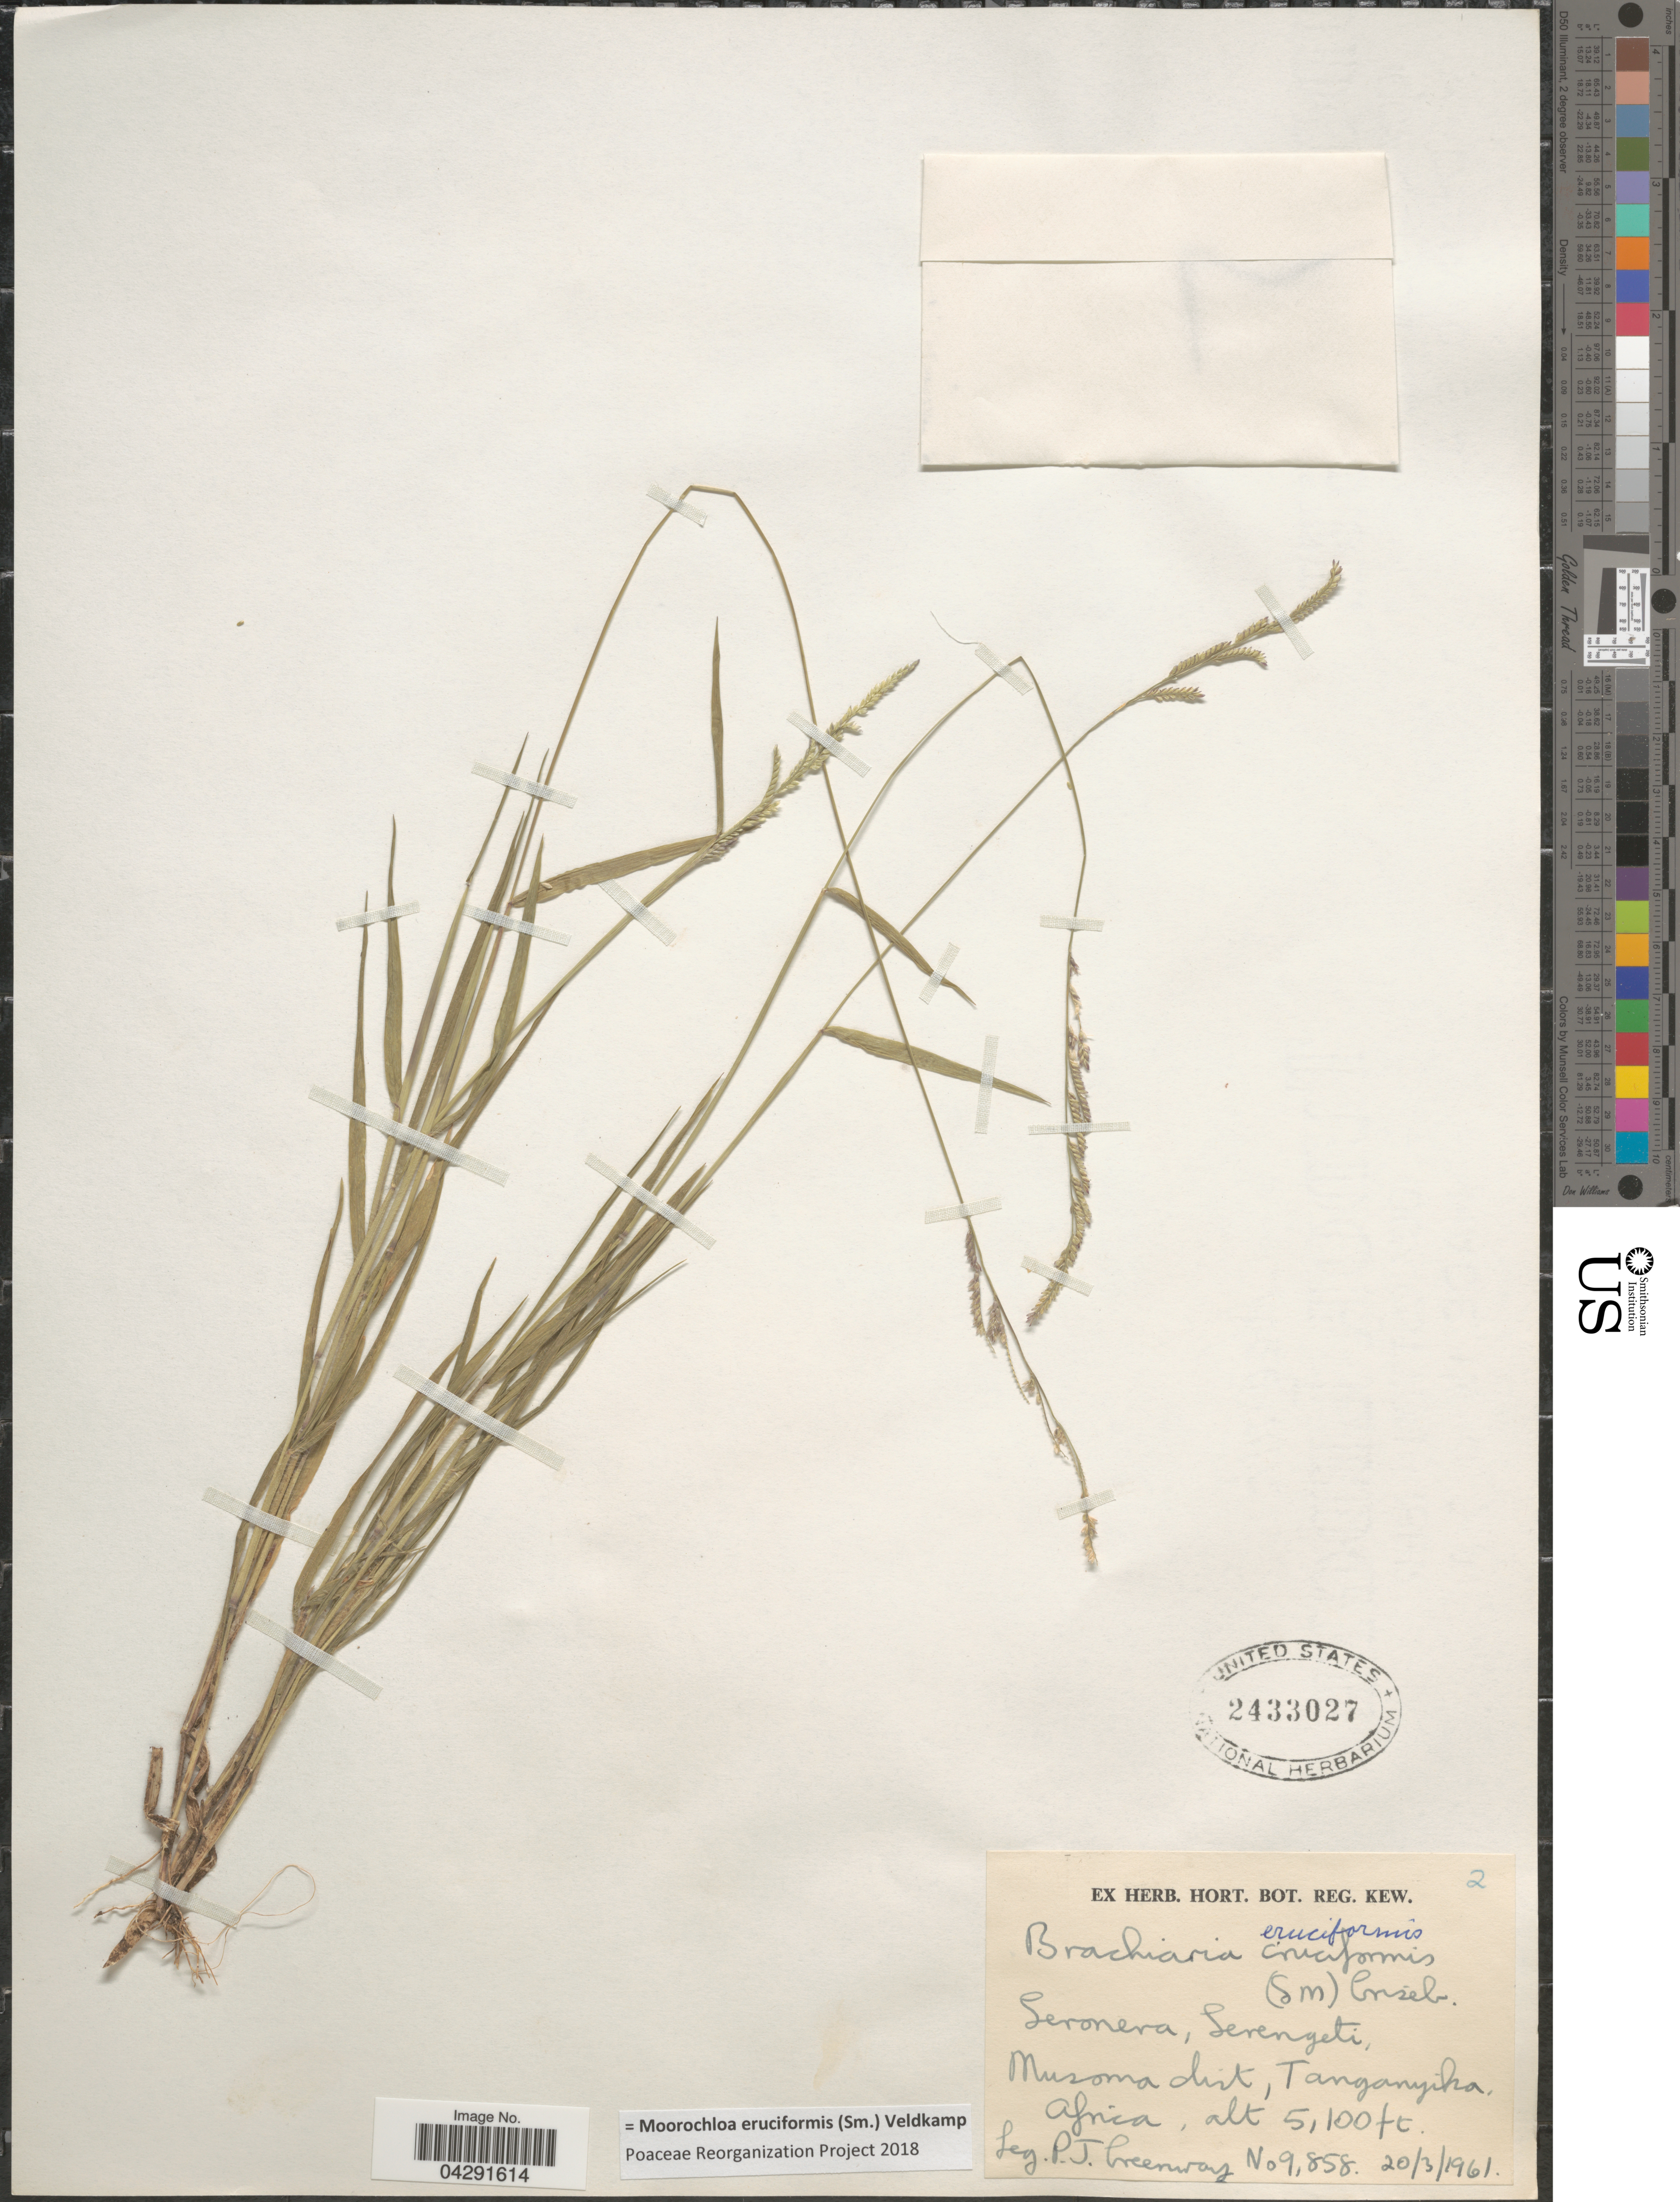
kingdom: Plantae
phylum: Tracheophyta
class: Liliopsida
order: Poales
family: Poaceae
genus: Moorochloa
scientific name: Moorochloa eruciformis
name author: (Sm.) Veldkamp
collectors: P. J. Greenway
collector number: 9858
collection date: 1961-03-20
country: Tanzania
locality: Seronera, Serengeti, Musoma dist, Tanganyika.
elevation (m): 1554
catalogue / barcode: US 2433027